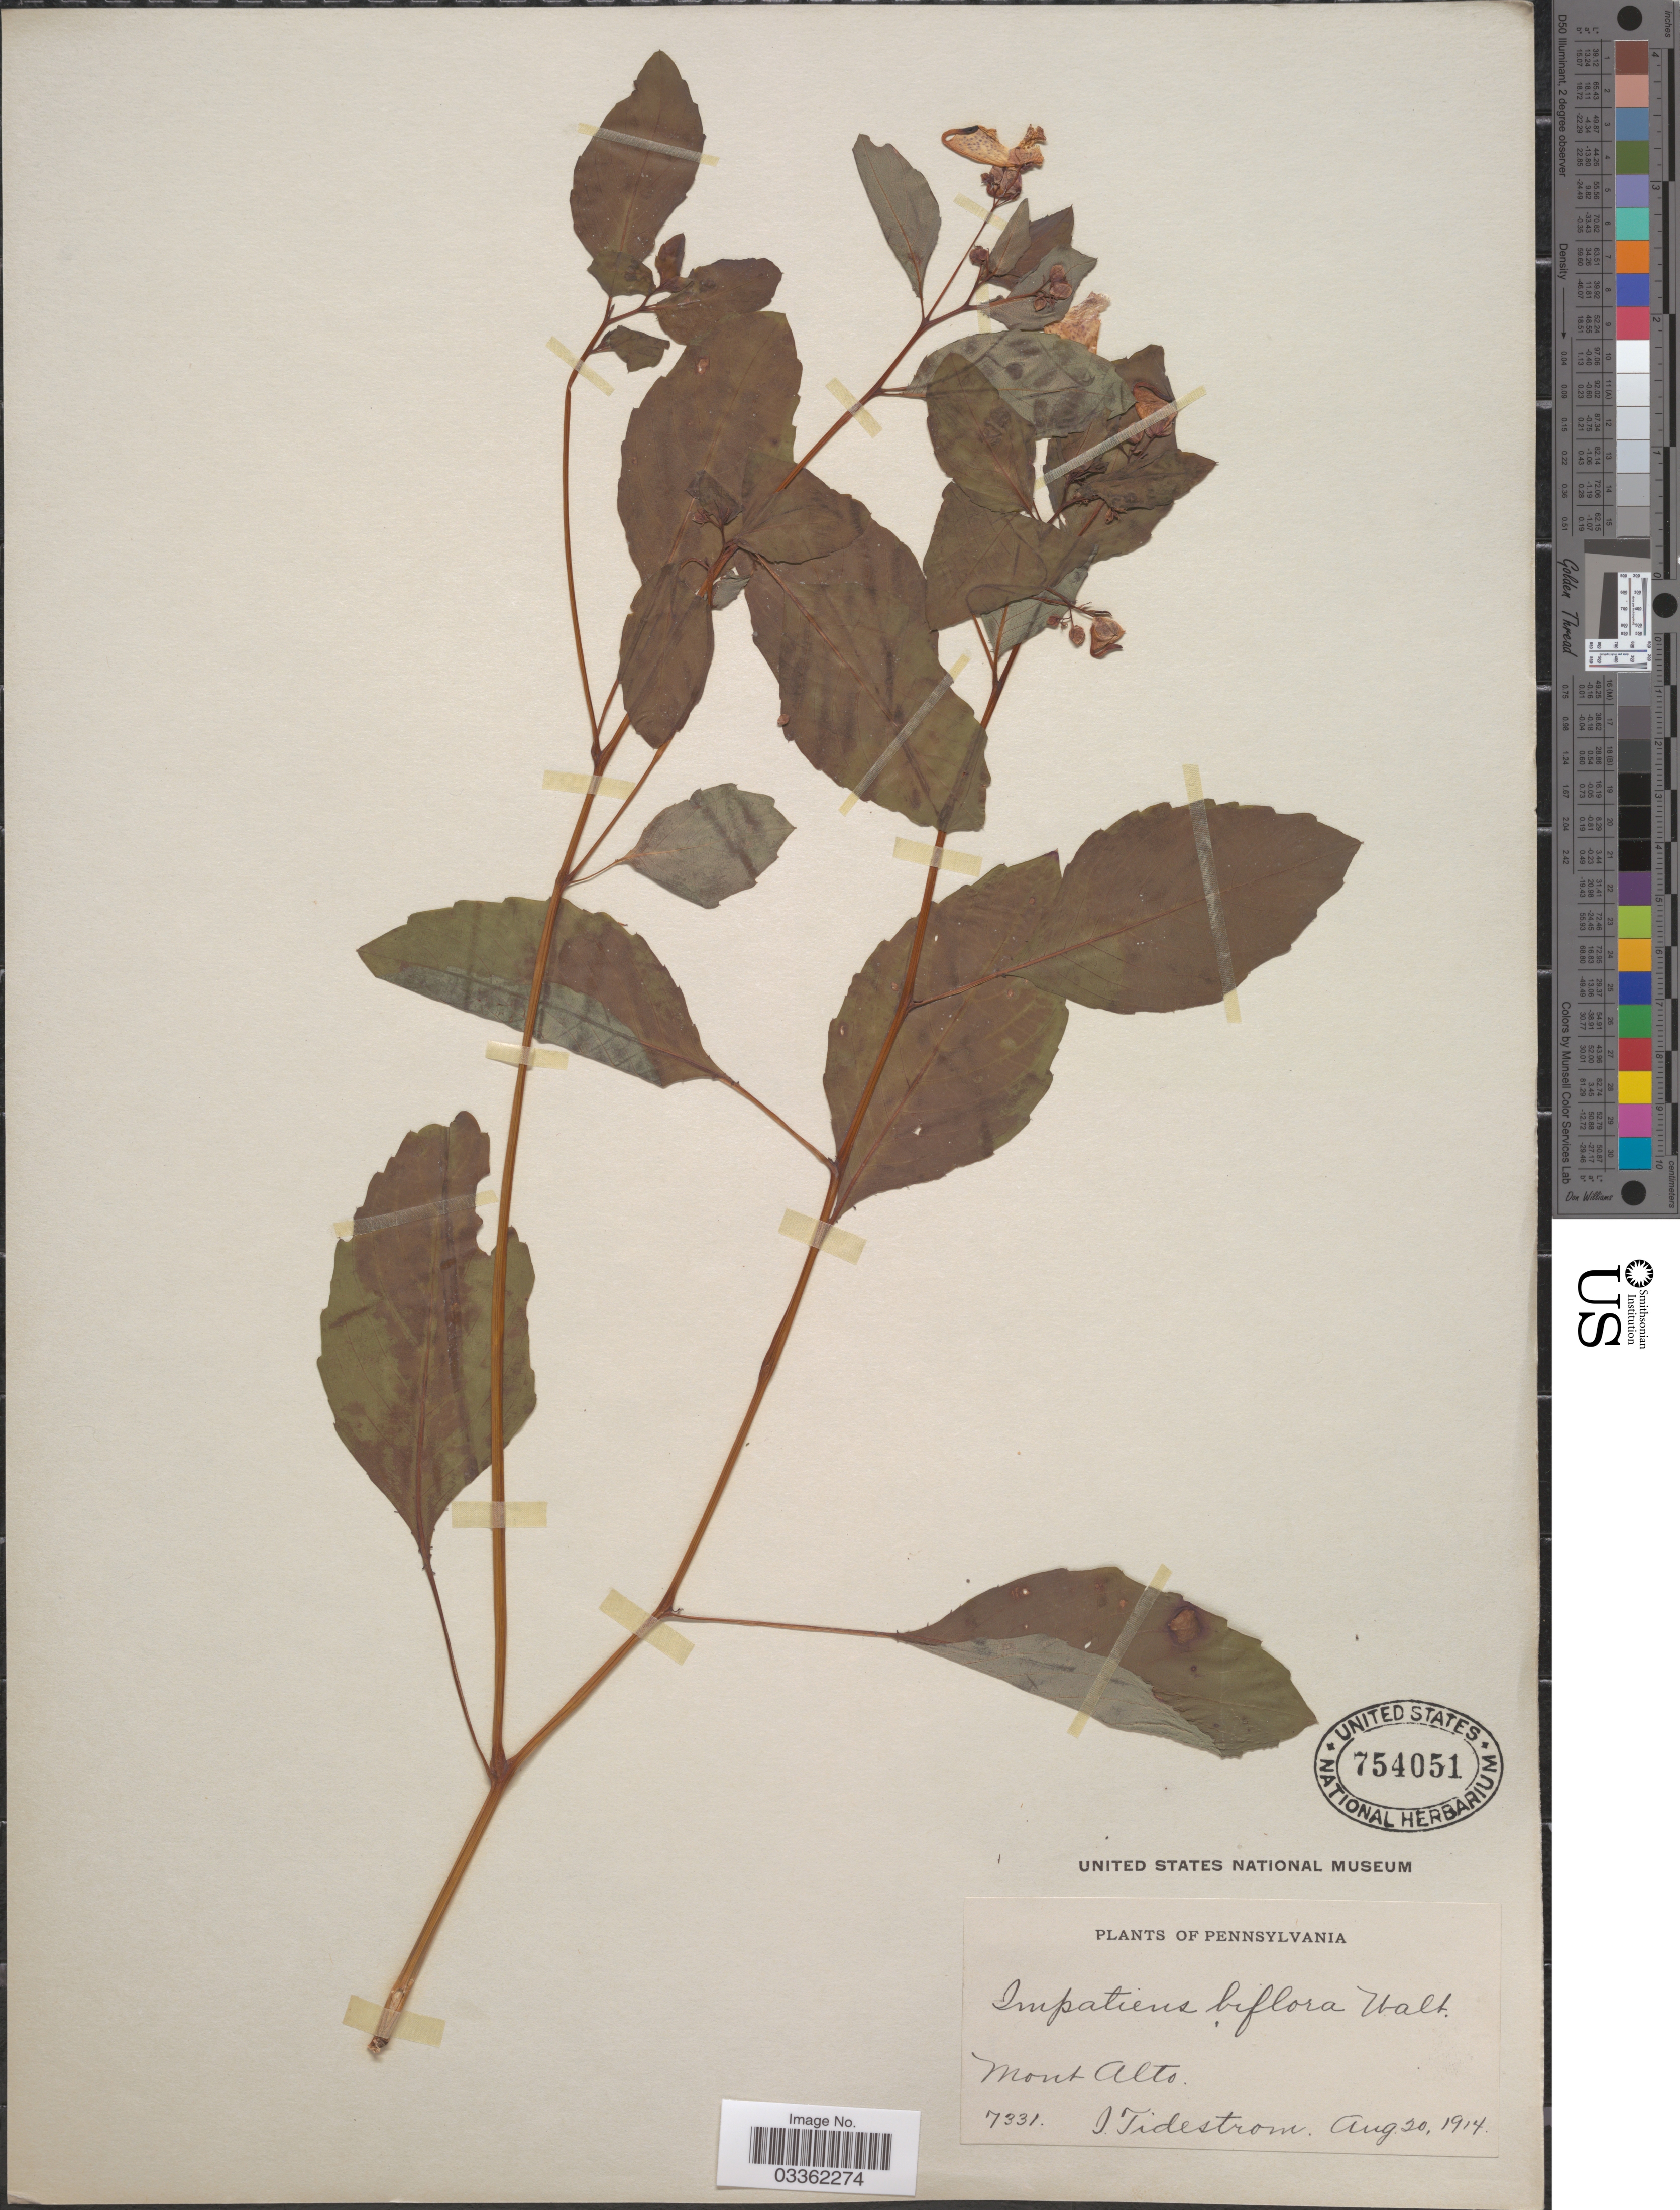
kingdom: Plantae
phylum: Tracheophyta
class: Magnoliopsida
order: Ericales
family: Balsaminaceae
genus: Impatiens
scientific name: Impatiens capensis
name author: Meerb.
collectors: I. F. Tidestrom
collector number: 7331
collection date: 1914-08-20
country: United States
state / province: Pennsylvania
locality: Mont Alto.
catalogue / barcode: US 754051